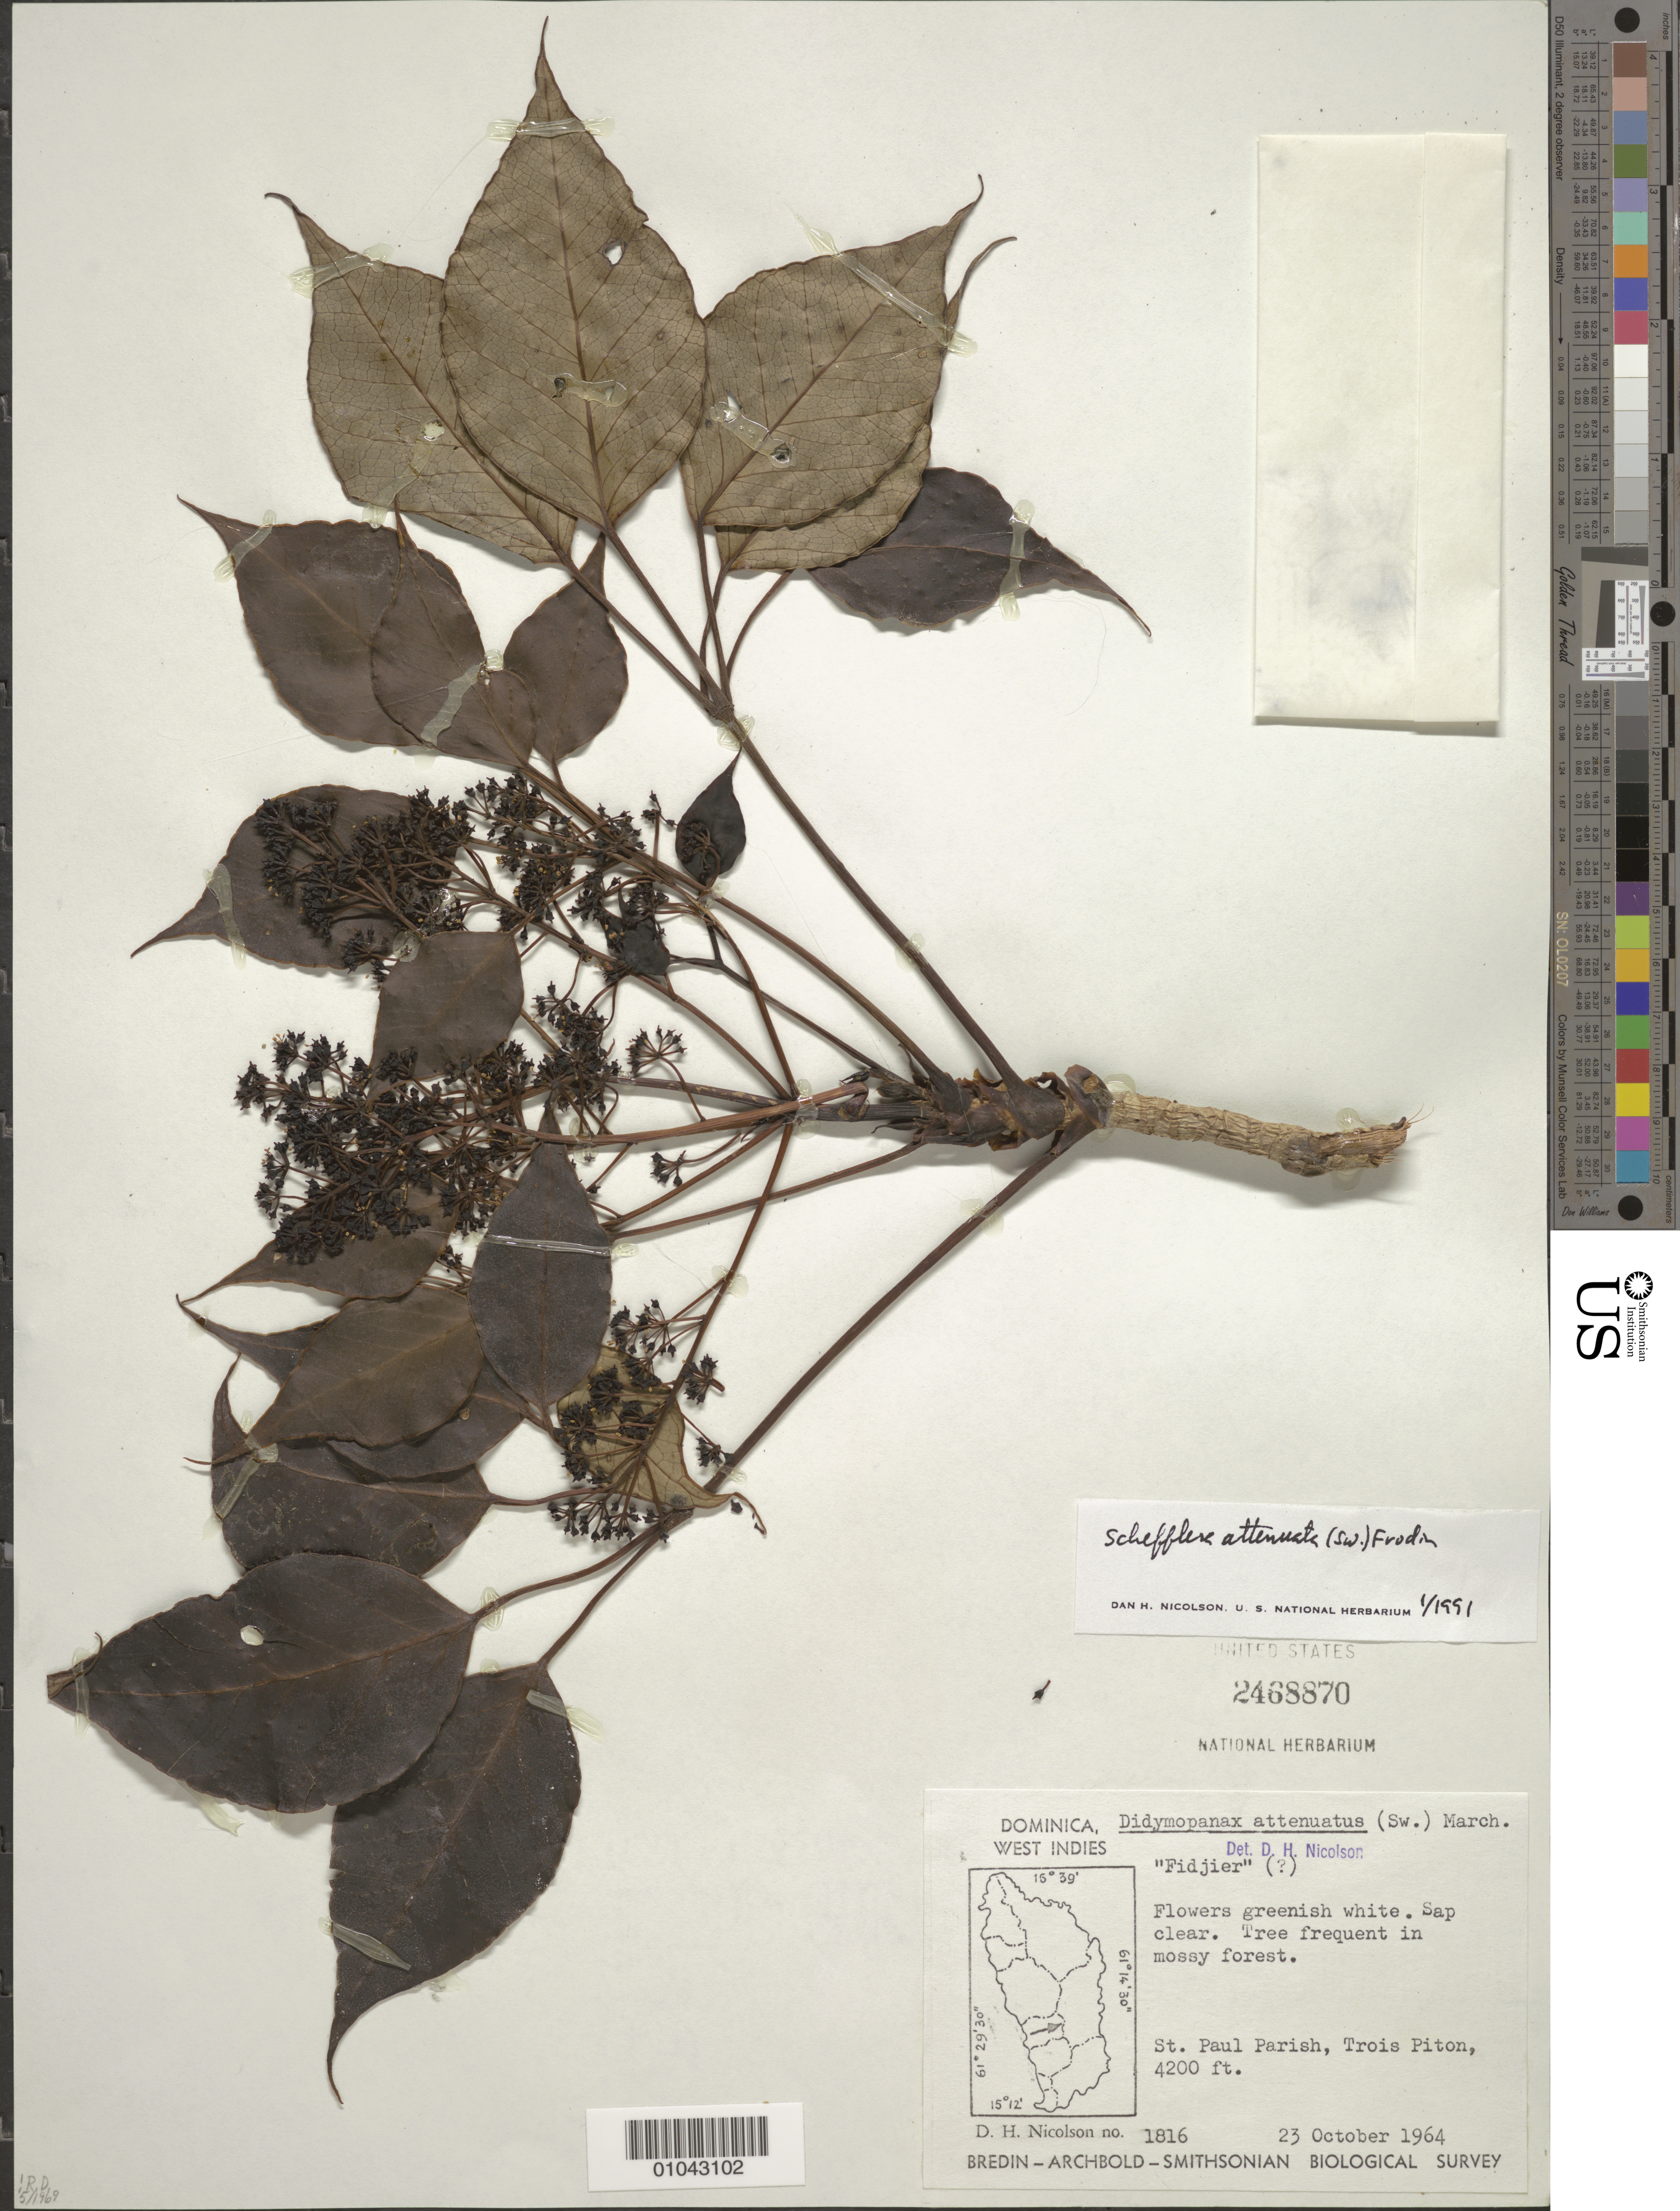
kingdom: Plantae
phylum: Tracheophyta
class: Magnoliopsida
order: Apiales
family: Araliaceae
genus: Schefflera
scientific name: Schefflera attenuata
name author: (Sw.) Frodin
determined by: Nicolson, Dan H.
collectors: D. H. Nicolson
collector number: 1816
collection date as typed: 23 Oct 1964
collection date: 1964-10-23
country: Dominica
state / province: St. Paul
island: Dominica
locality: Trois Piton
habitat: Mossy forest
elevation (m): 1280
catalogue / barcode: US 2468870